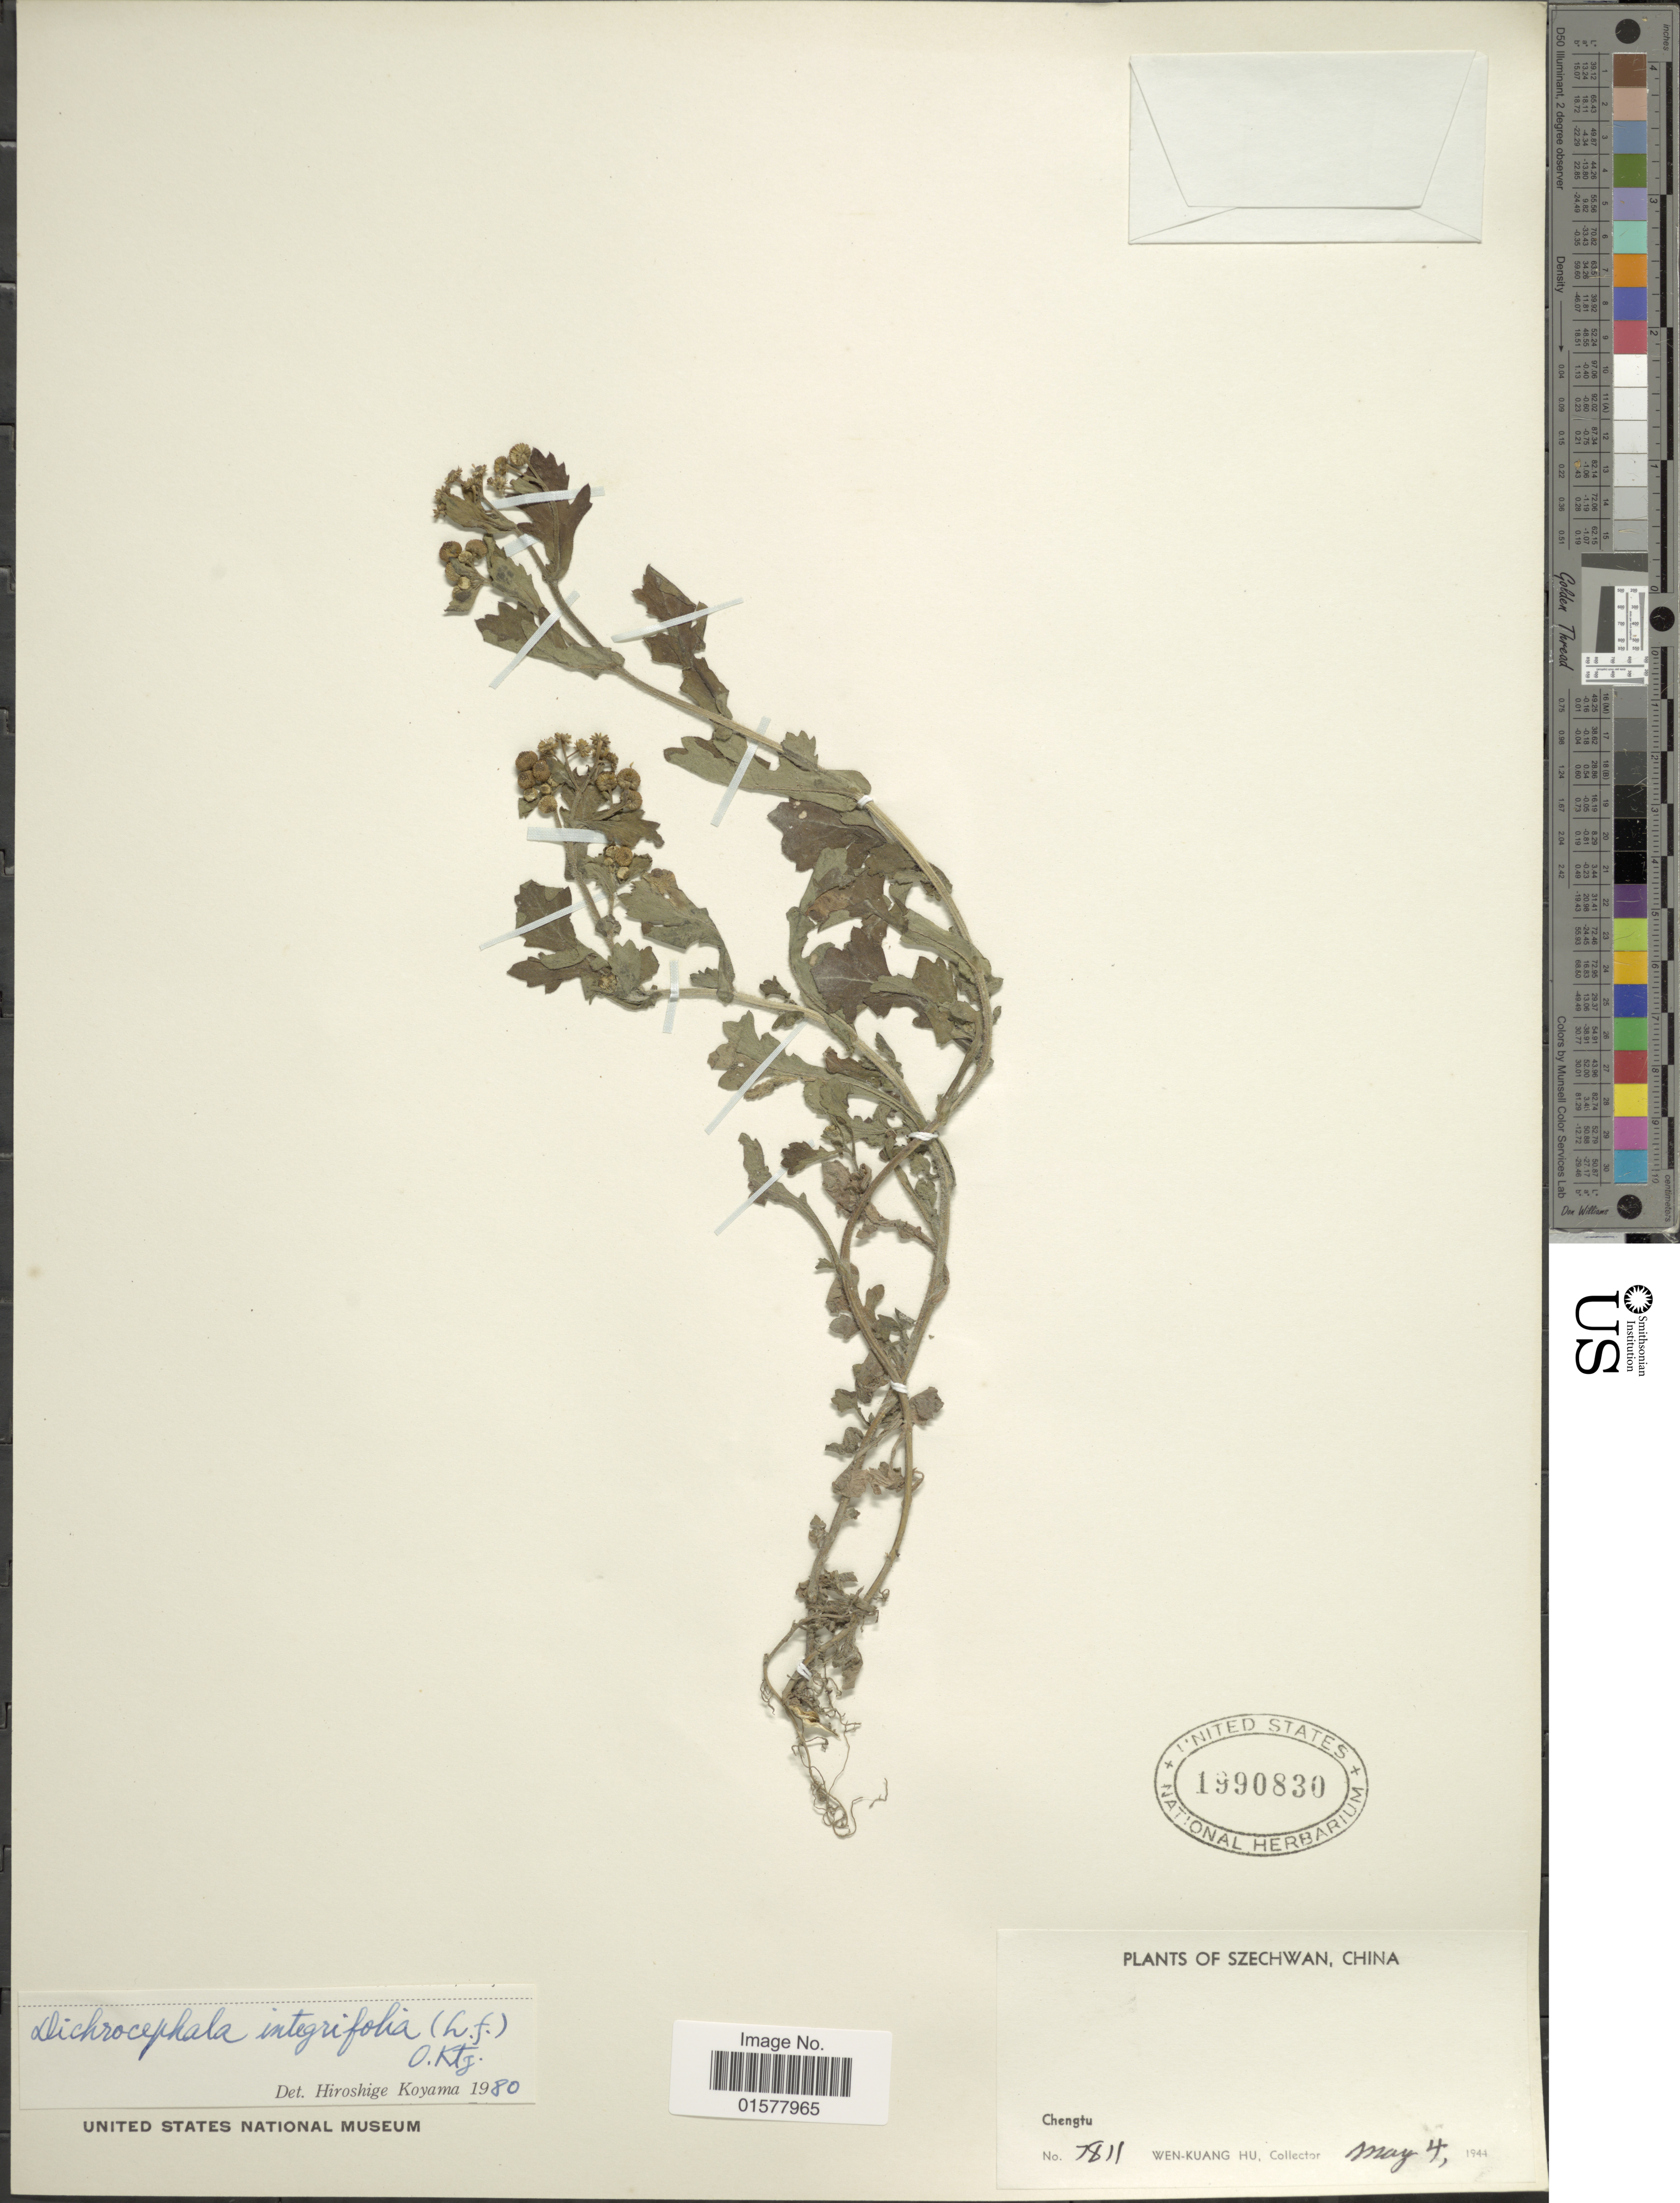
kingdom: Plantae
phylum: Tracheophyta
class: Magnoliopsida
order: Asterales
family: Asteraceae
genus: Dichrocephala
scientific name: Dichrocephala integrifolia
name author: (L. f.) Kuntze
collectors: W. K. Hu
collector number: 7811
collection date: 1944-05-04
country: China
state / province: Sichuan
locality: Szechwan, China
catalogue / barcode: US 1990830